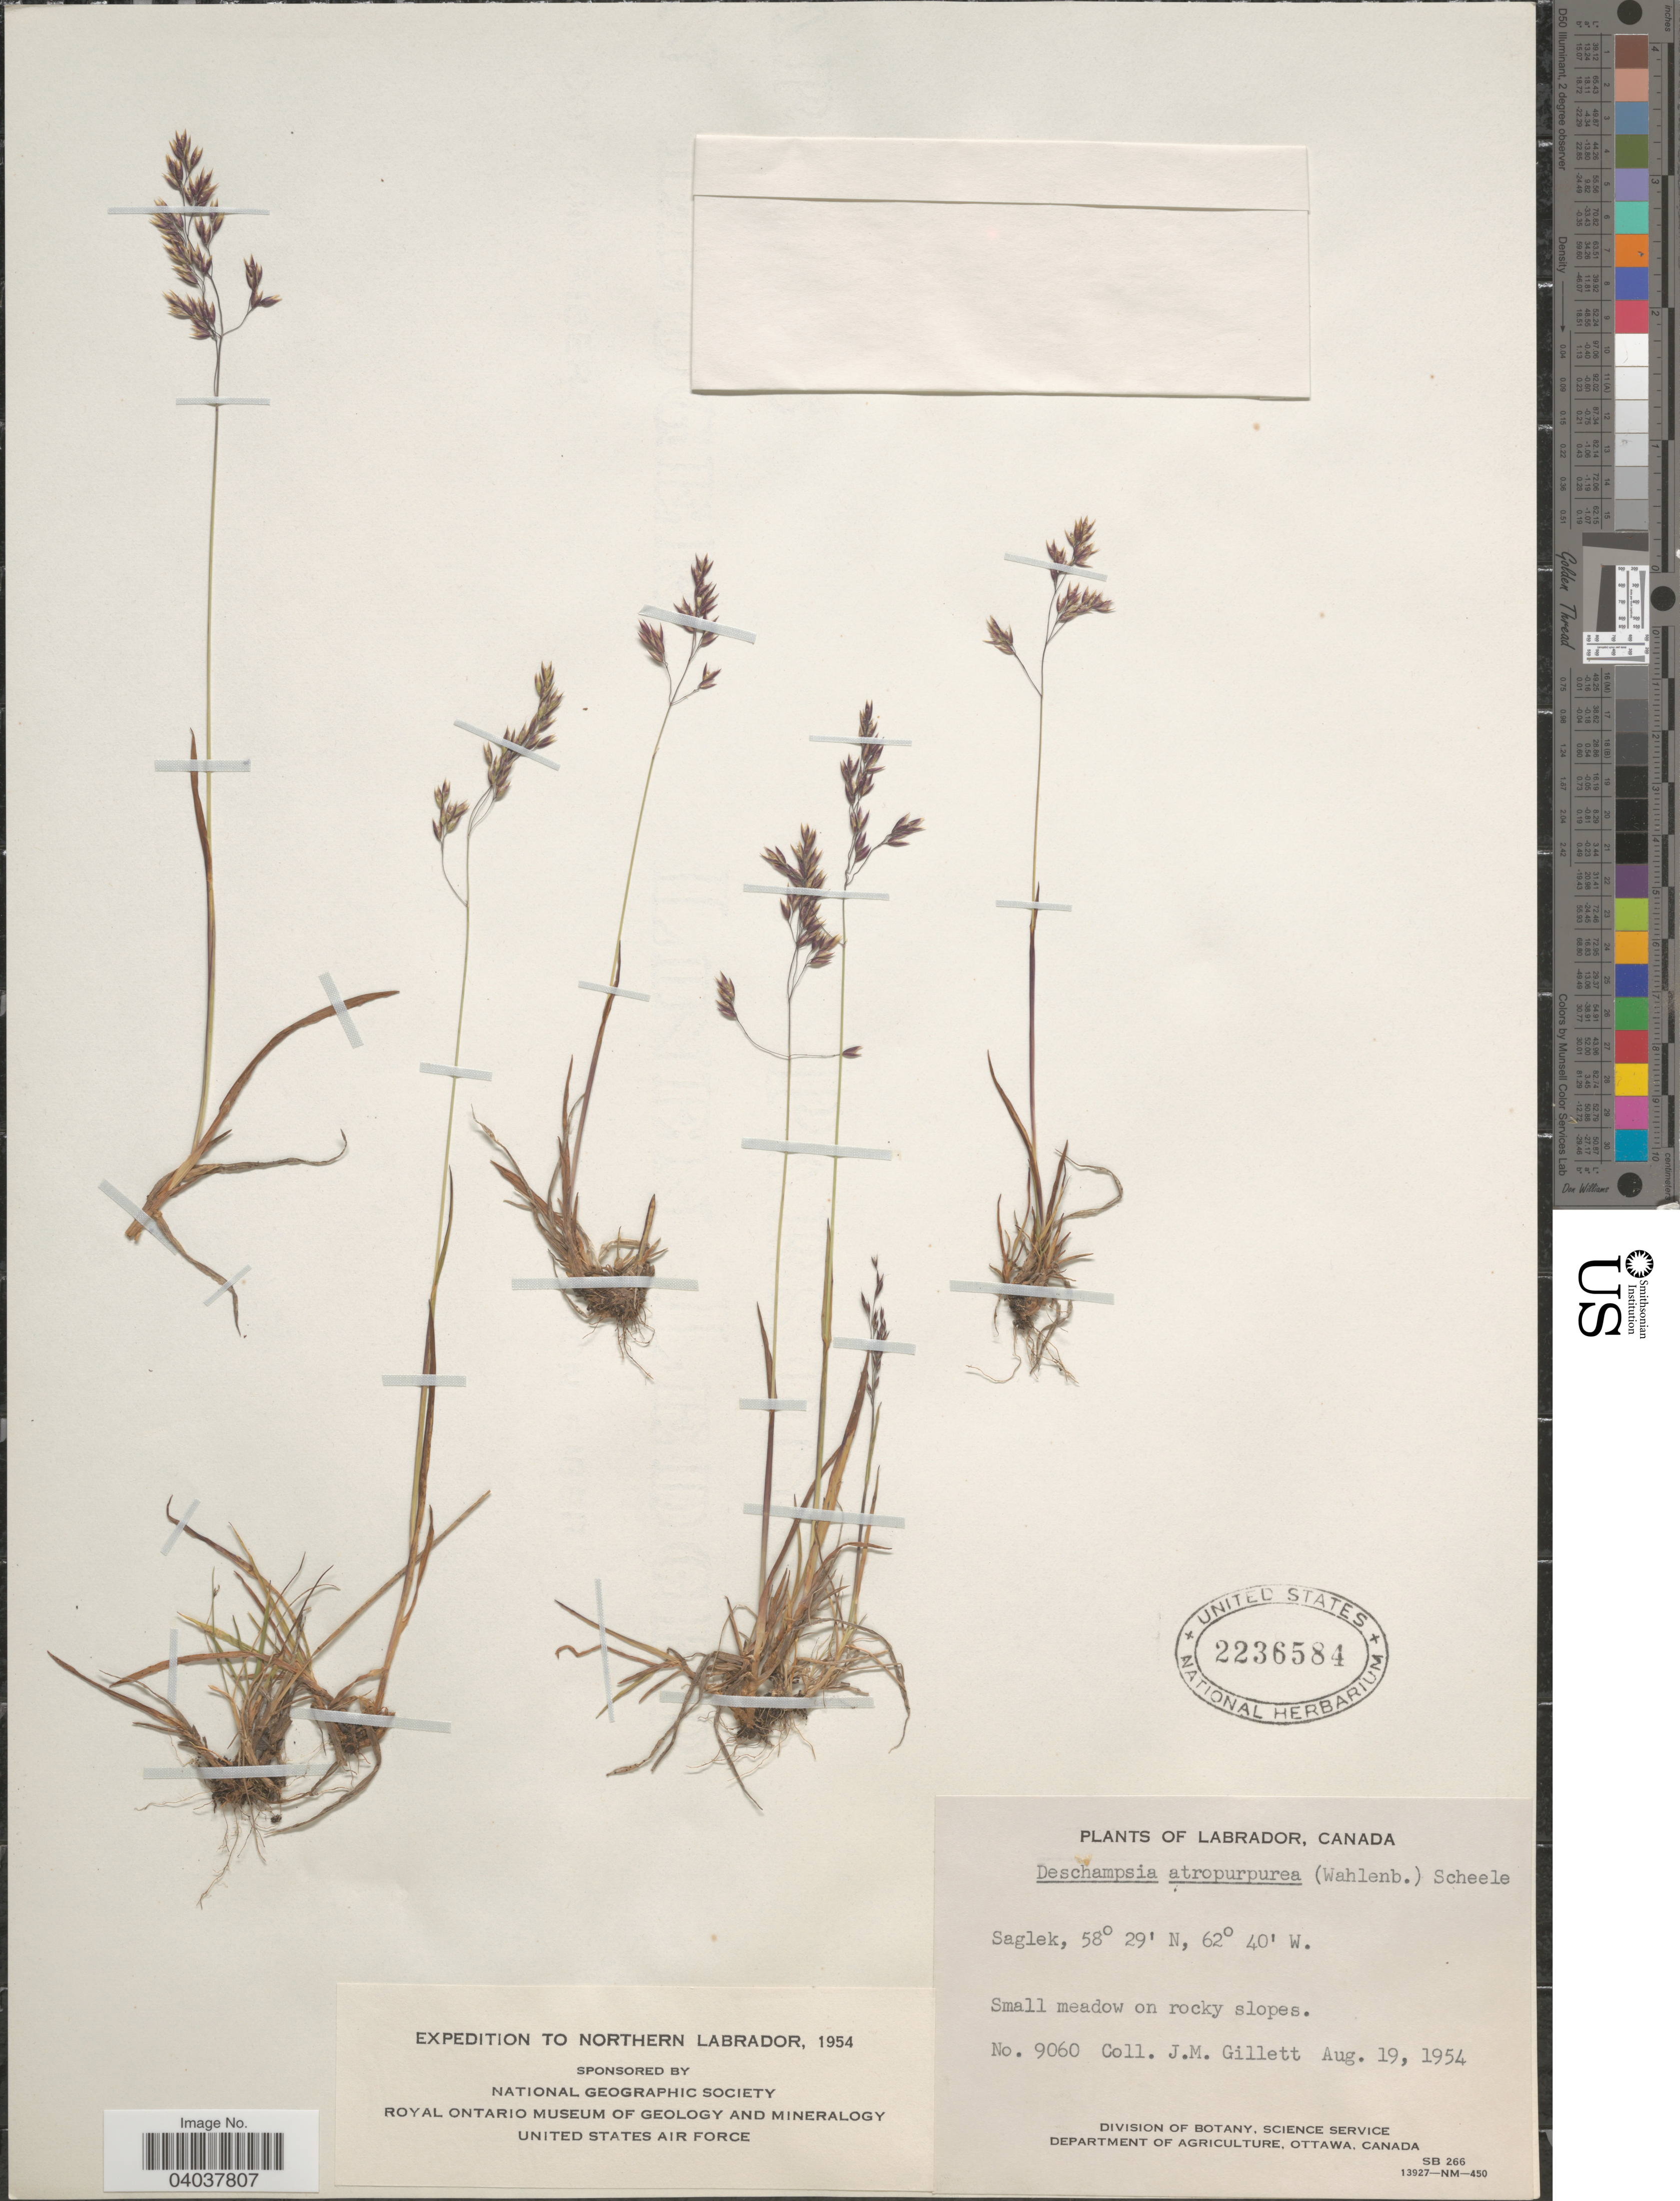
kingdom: Plantae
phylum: Tracheophyta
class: Liliopsida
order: Poales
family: Poaceae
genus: Vahlodea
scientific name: Vahlodea atropurpurea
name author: (Wahlenb.) Fr. ex Hartm.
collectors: J. M. Gillett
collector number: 9060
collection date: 1954-08-19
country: Canada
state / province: Newfoundland and Labrador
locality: Northern Labrador. Saglek.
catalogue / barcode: US 2236584